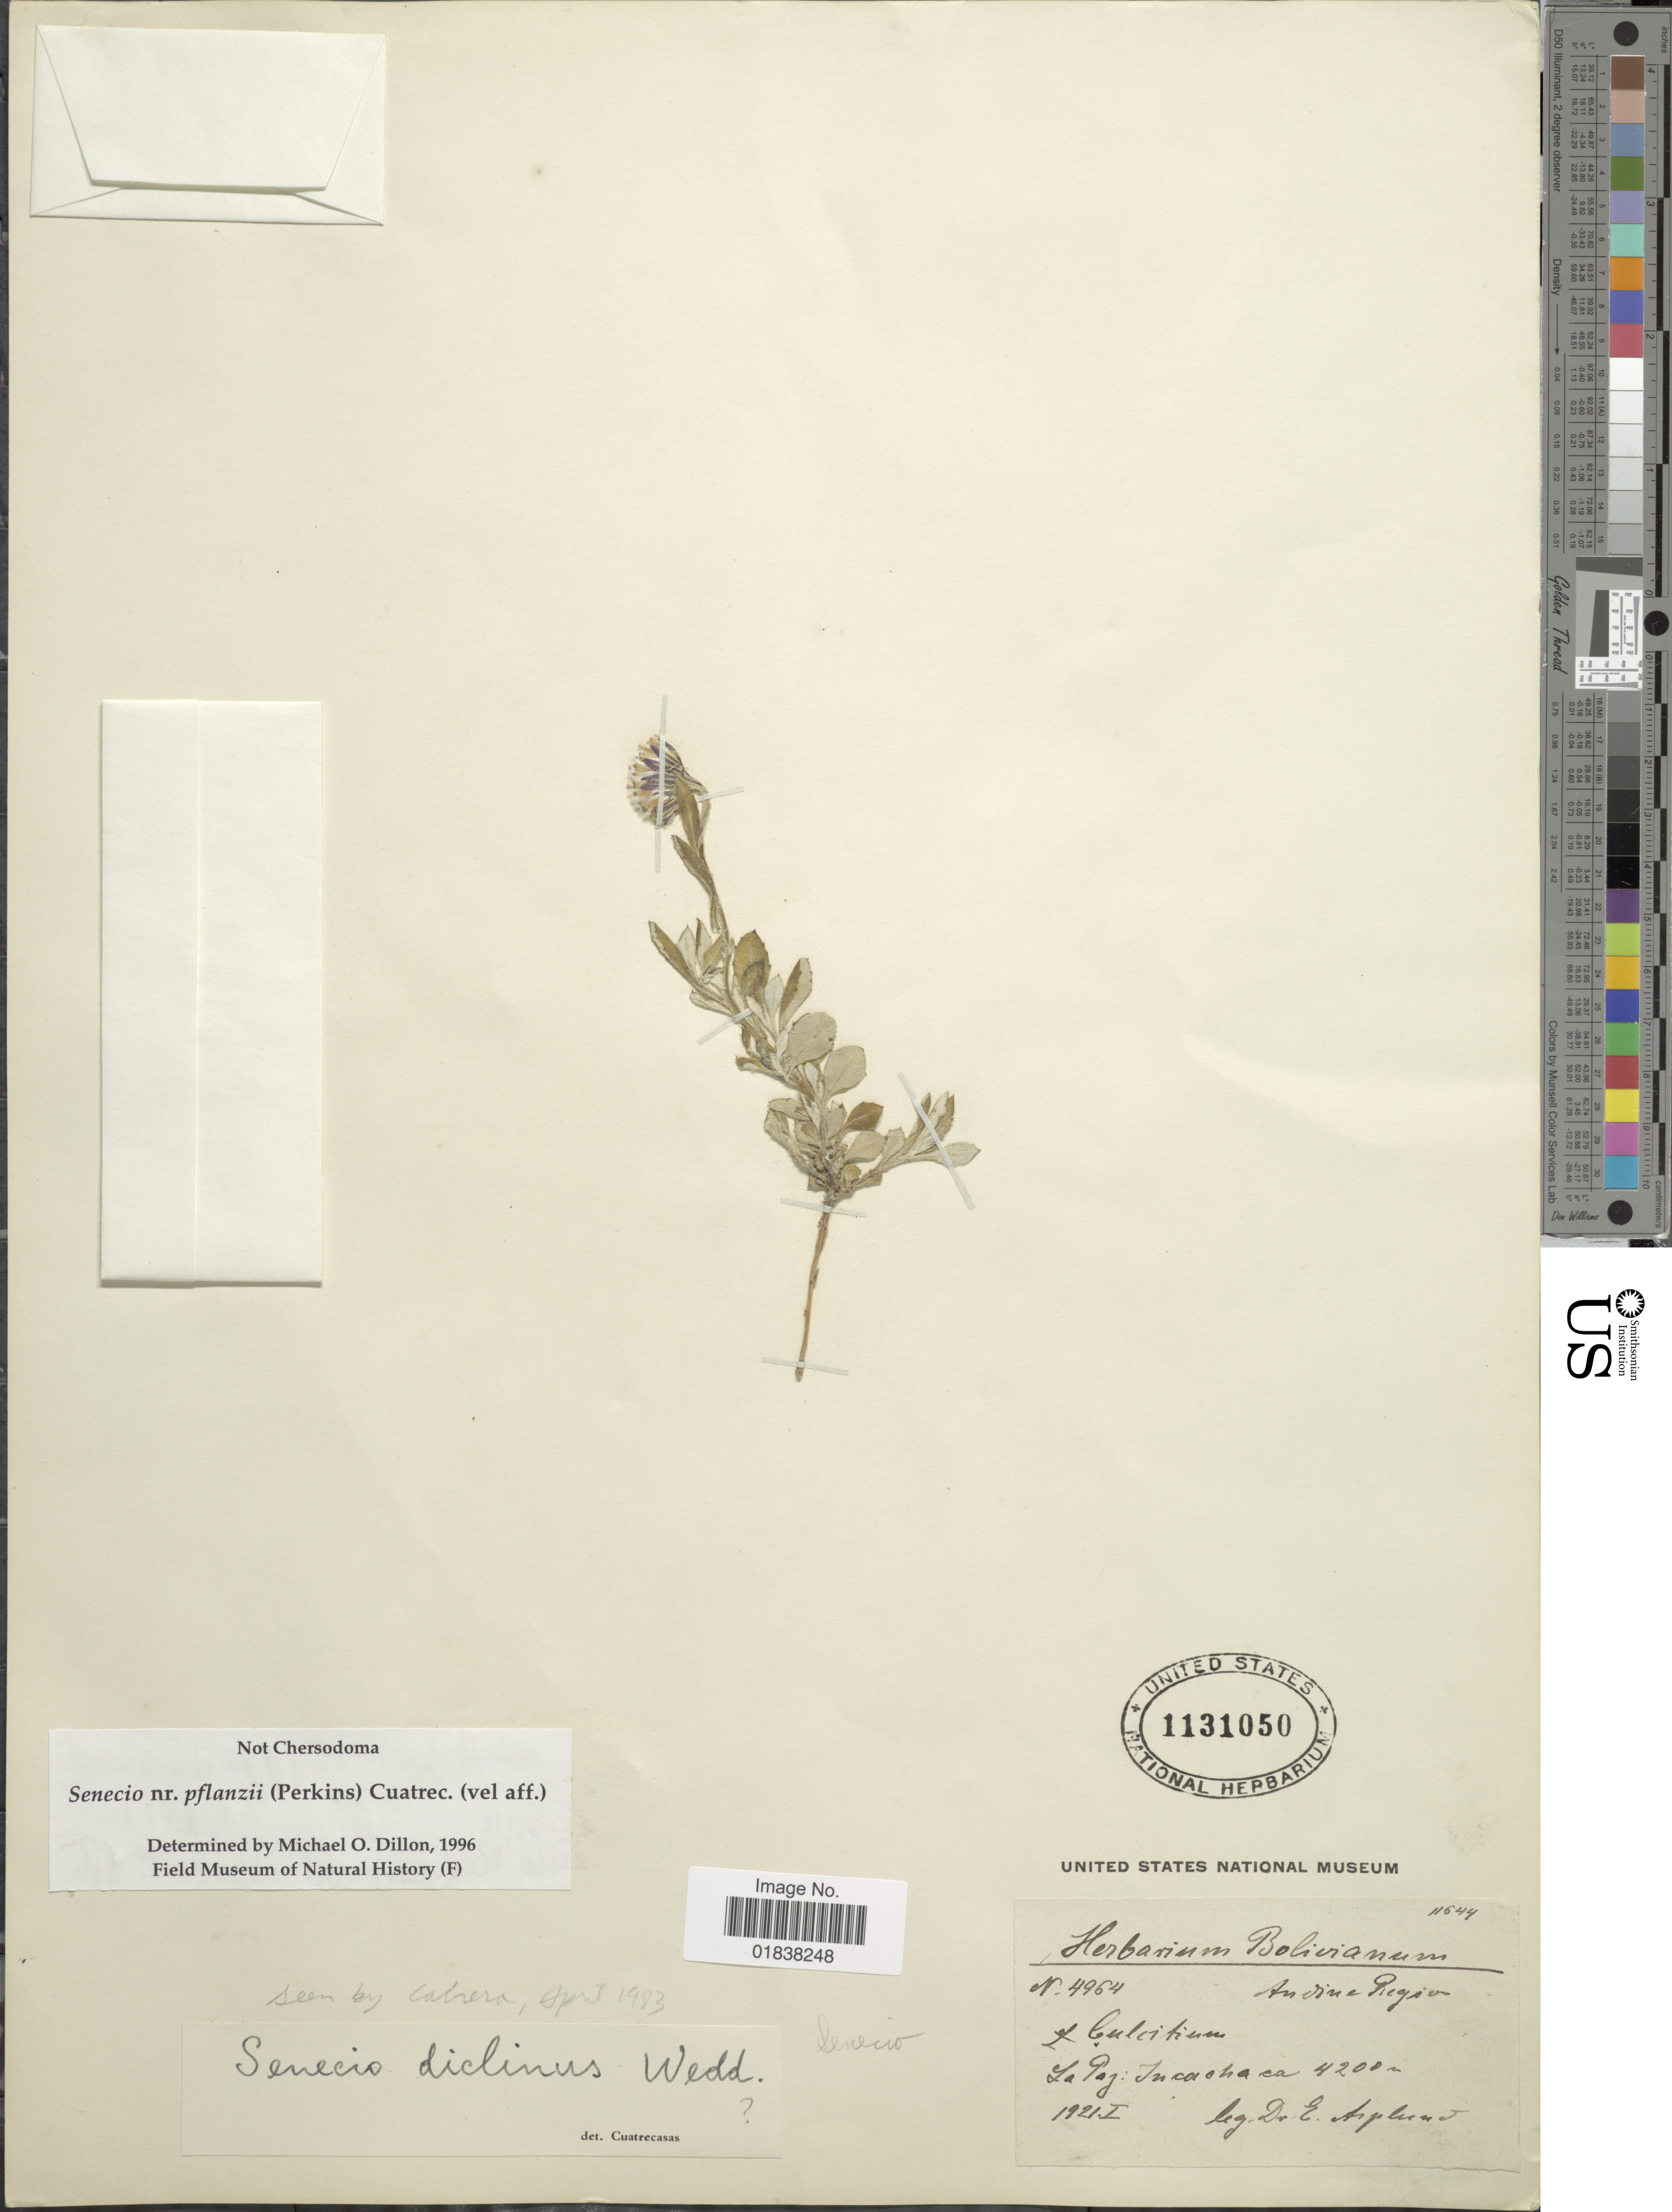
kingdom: Plantae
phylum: Tracheophyta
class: Magnoliopsida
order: Asterales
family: Asteraceae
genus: Senecio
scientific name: Senecio pflanzii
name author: (Perkins) Cuatrec.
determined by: Salomon, Luciana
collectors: E. Asplund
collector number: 4964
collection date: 1921-01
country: Bolivia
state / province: La Paz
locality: Incachaca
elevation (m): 4200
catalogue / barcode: US 1131050